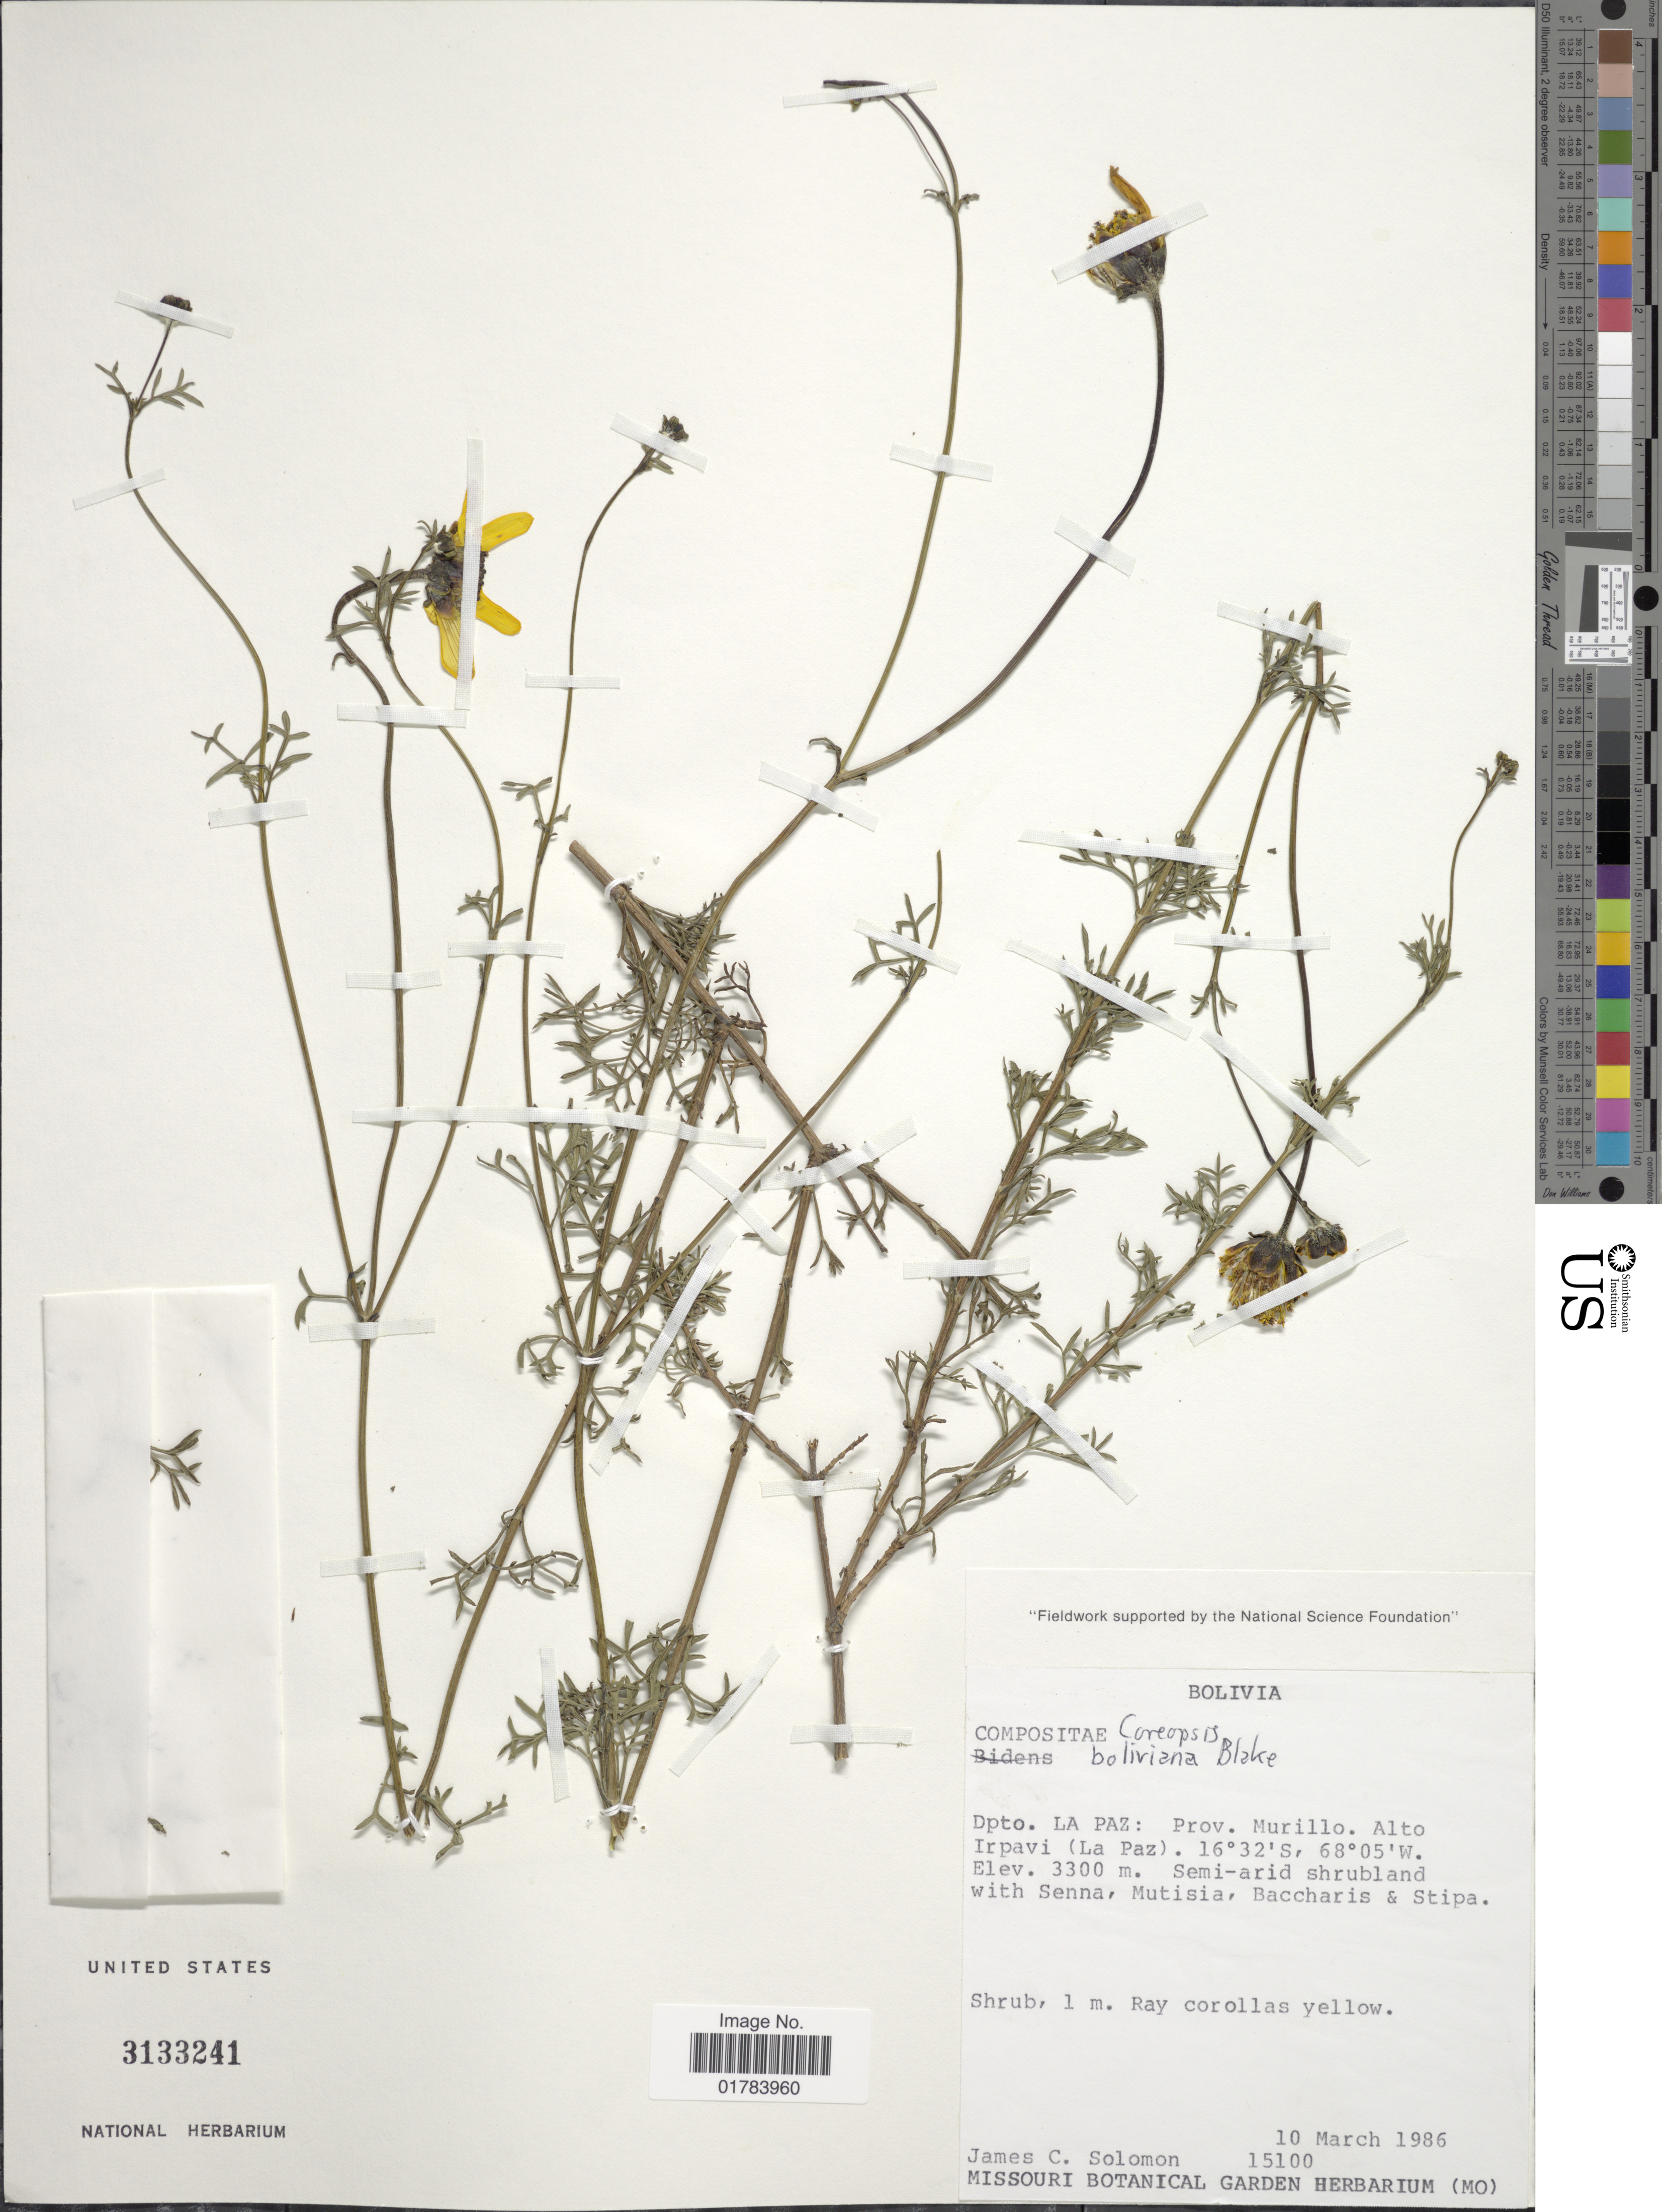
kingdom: Plantae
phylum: Tracheophyta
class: Magnoliopsida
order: Asterales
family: Asteraceae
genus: Coreopsis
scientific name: Coreopsis pickeringii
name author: A. Gray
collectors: J. C. Solomon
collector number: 15100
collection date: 1986-03-10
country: Bolivia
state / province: La Paz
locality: Prov. Murillo. Alto Irpavi (La Paz)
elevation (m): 3300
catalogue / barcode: US 3133241